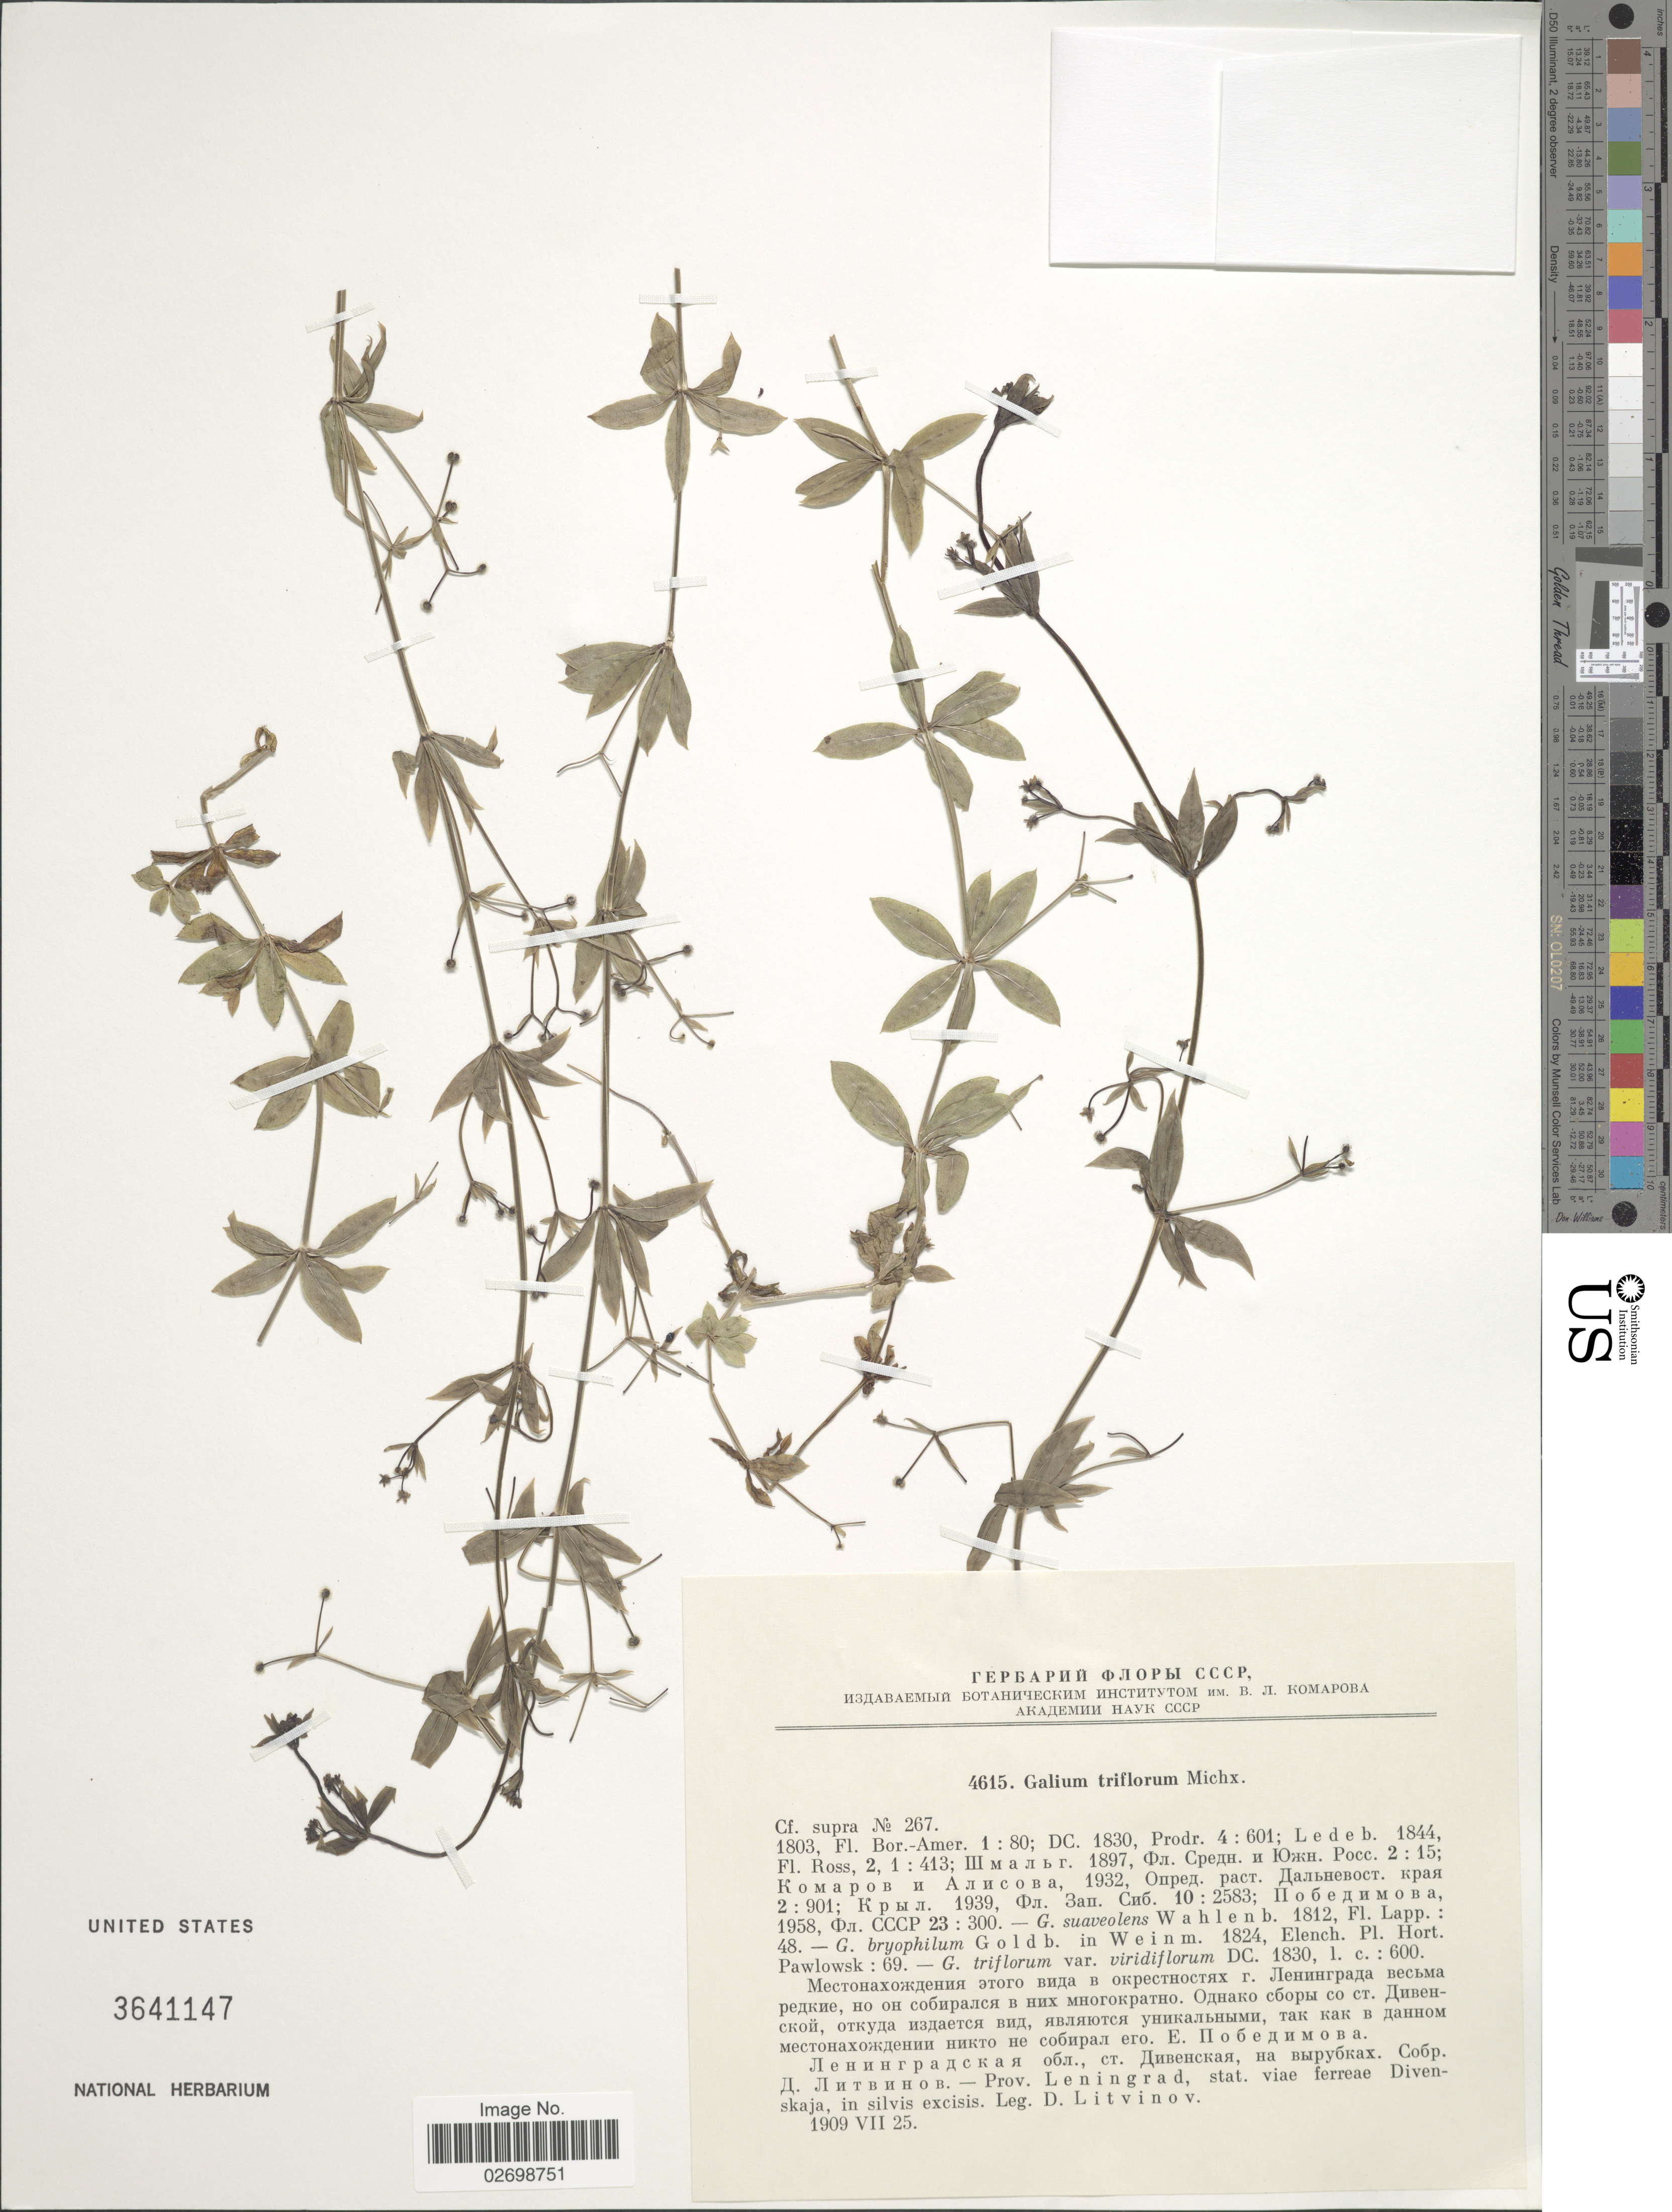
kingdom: Plantae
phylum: Tracheophyta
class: Magnoliopsida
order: Gentianales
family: Rubiaceae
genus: Galium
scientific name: Galium triflorum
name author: Michx.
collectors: D. Litvinov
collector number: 4615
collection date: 1909-07-25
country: Russian Federation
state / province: Leningrad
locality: Prov. Leningrad, stat. viae ferreae DIvenskaja, in silvis excisis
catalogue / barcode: US 3641147